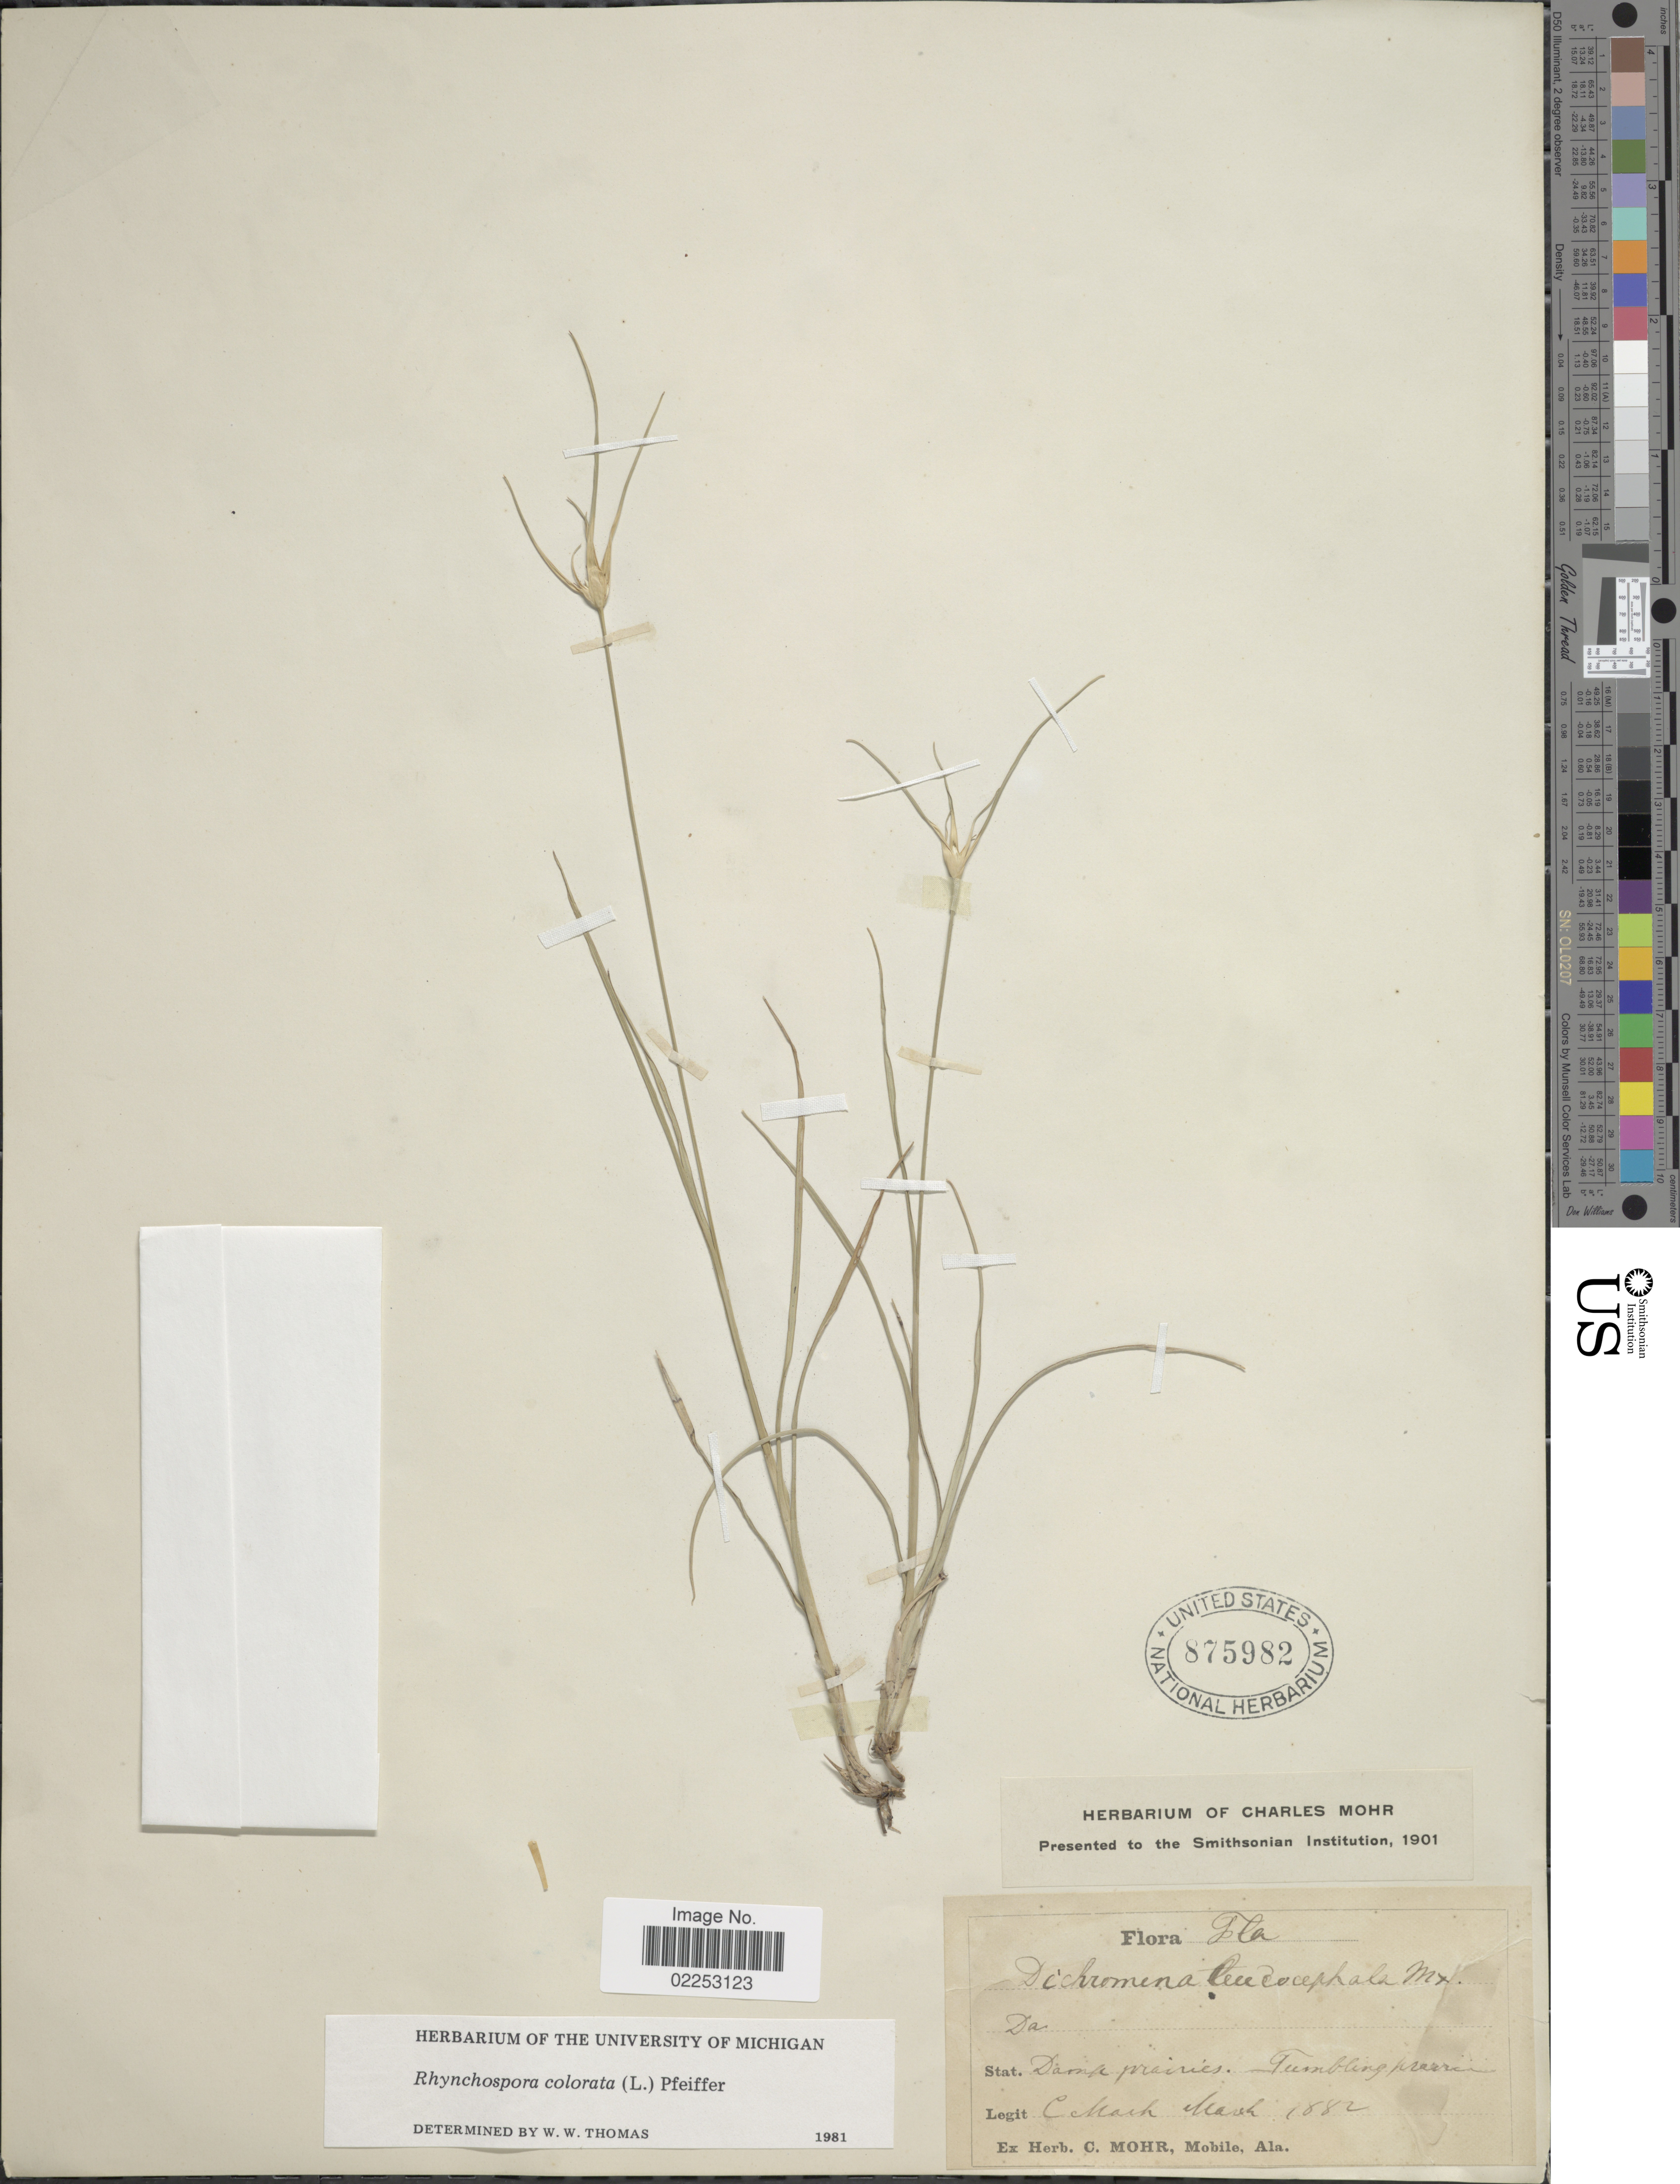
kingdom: Plantae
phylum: Tracheophyta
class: Liliopsida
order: Poales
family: Cyperaceae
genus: Rhynchospora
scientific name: Rhynchospora colorata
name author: (L.) H. Pfeiff.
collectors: Mohr, C. T. (herbarium)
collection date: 1882-03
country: United States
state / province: Florida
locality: Tumbling prairie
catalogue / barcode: US 875982